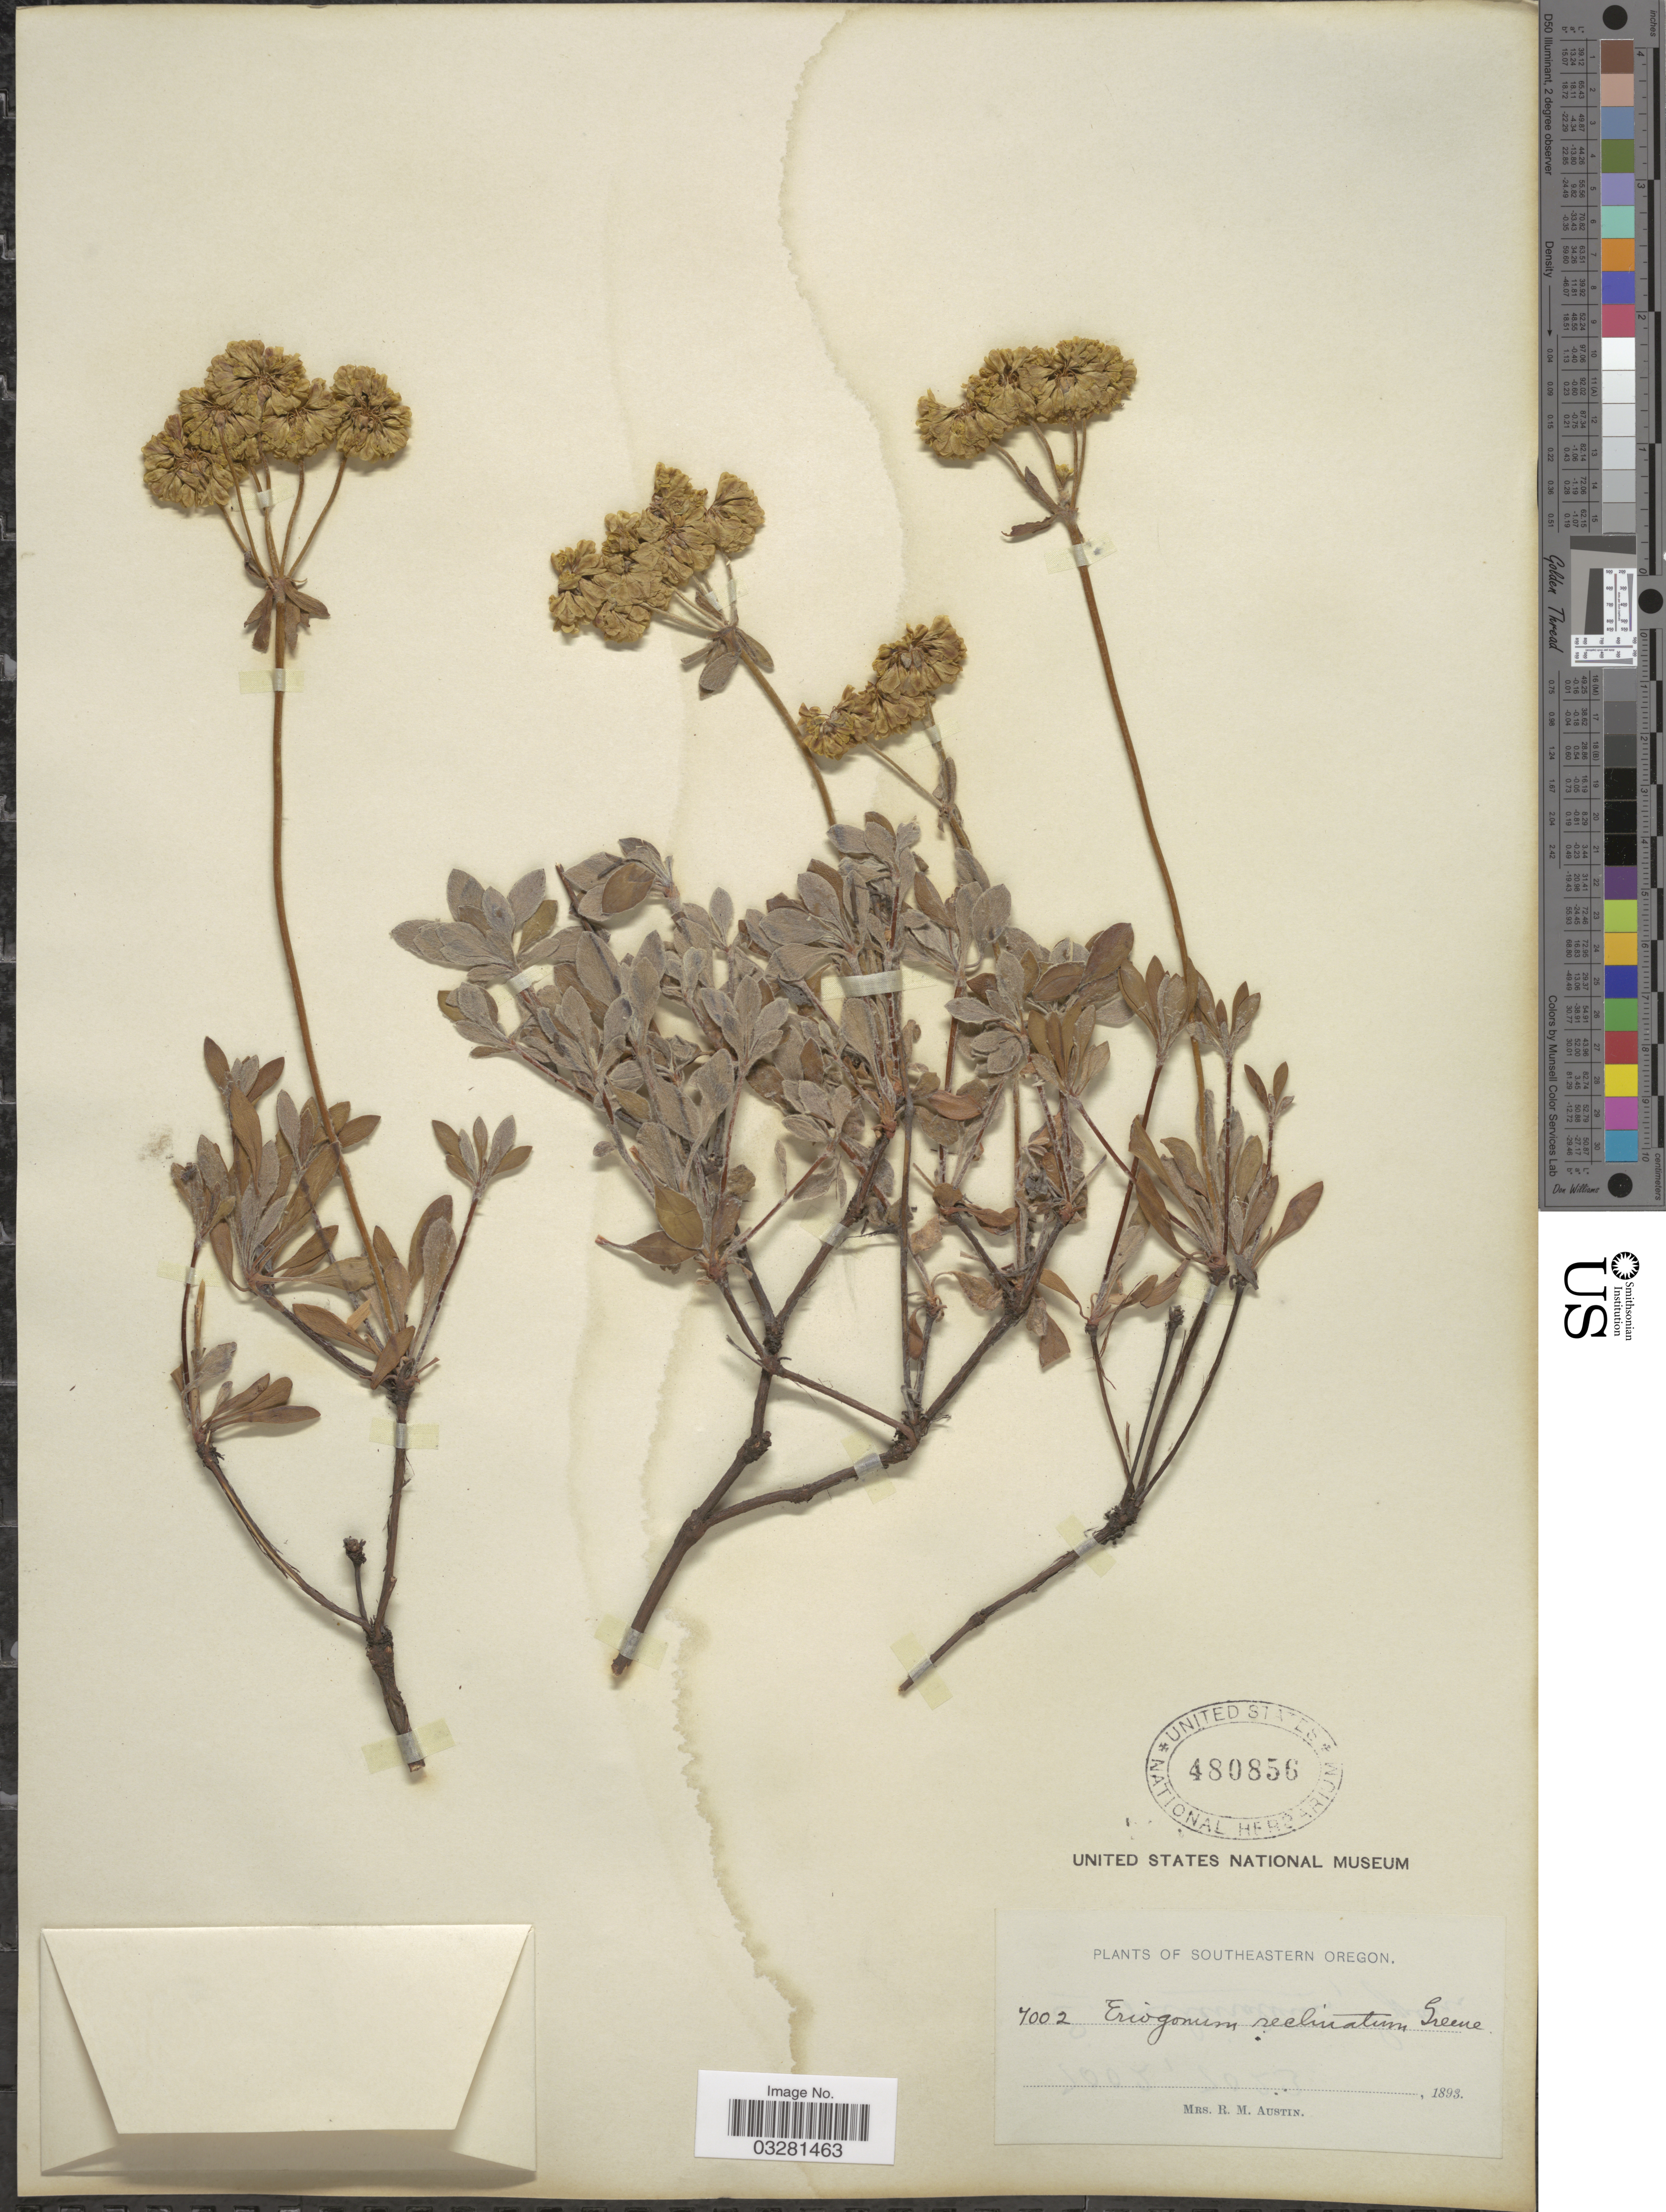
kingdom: Plantae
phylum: Tracheophyta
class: Magnoliopsida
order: Caryophyllales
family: Polygonaceae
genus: Eriogonum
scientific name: Eriogonum umbellatum var. umbellatum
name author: Torr.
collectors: R. Austin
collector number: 7002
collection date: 1893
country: United States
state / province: Oregon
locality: Southeastern Oregon.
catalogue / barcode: US 480856